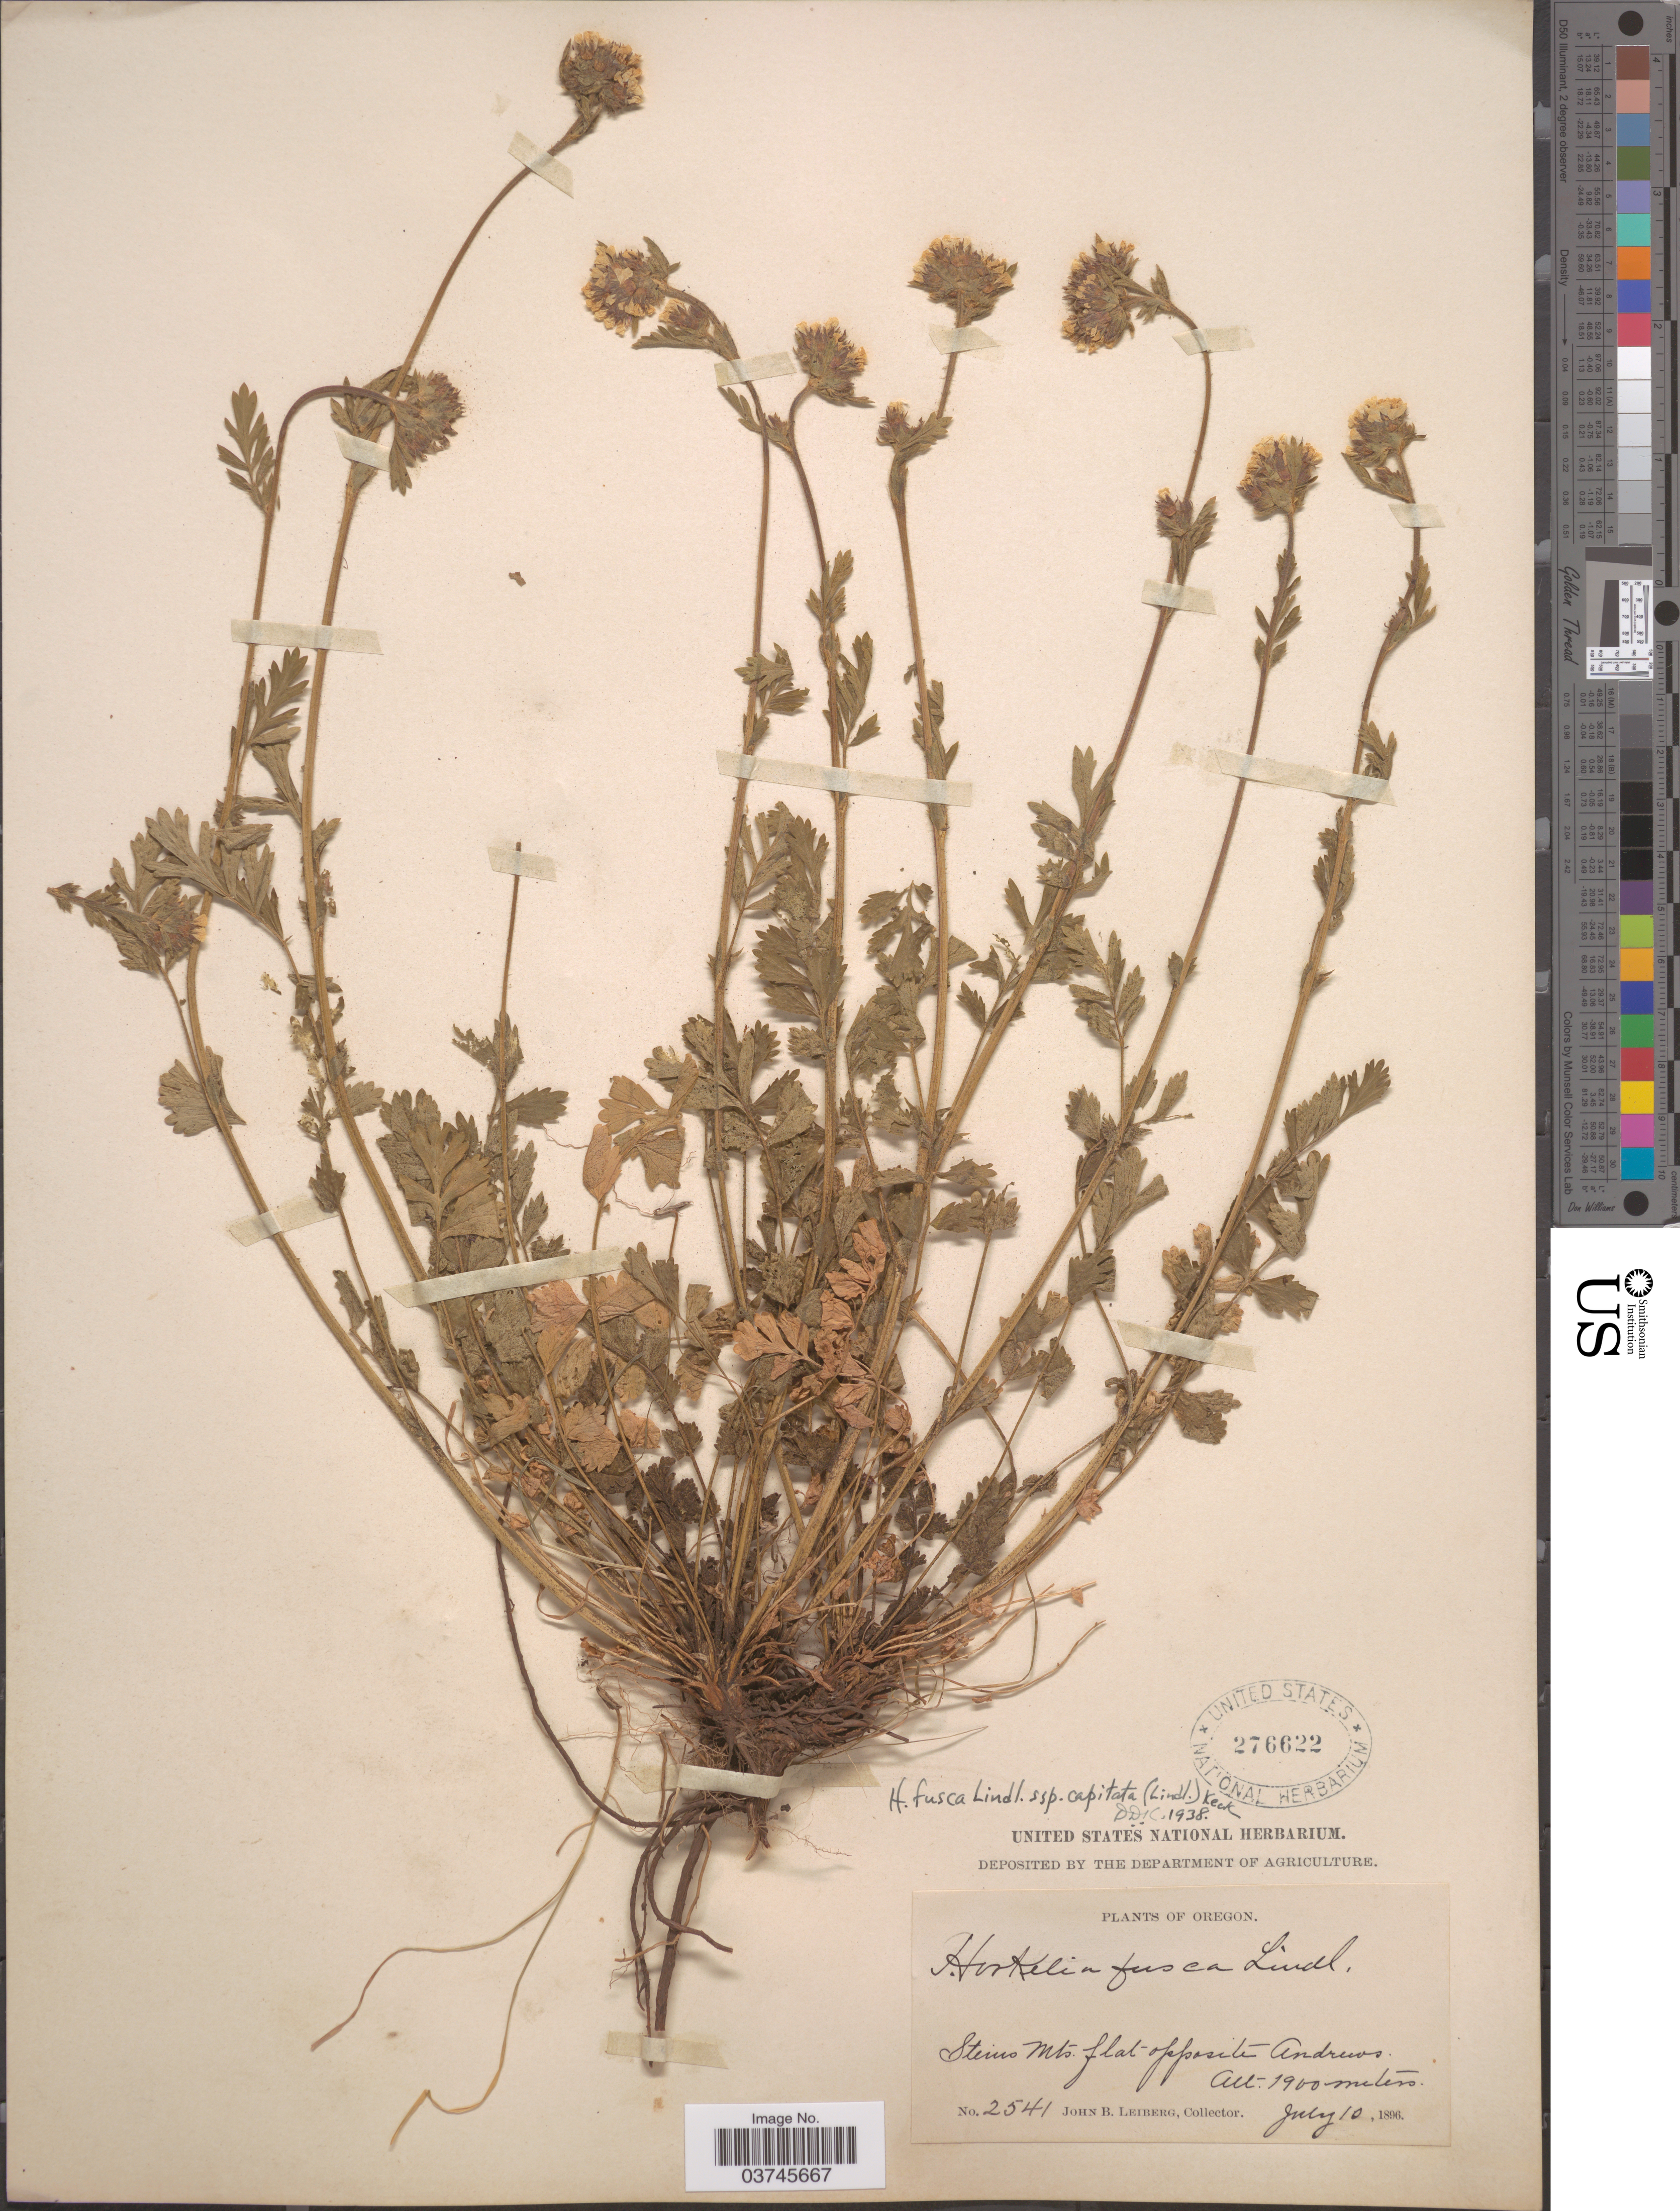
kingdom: Plantae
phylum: Tracheophyta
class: Magnoliopsida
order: Rosales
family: Rosaceae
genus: Potentilla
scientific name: Potentilla douglasii var. capitata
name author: (Lindl.) J.T. Howell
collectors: J. B. Leiberg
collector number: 2541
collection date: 1896-07-10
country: United States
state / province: Oregon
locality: Steins Mts. flat-opposite Andrews.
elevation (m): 1900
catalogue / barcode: US 276622